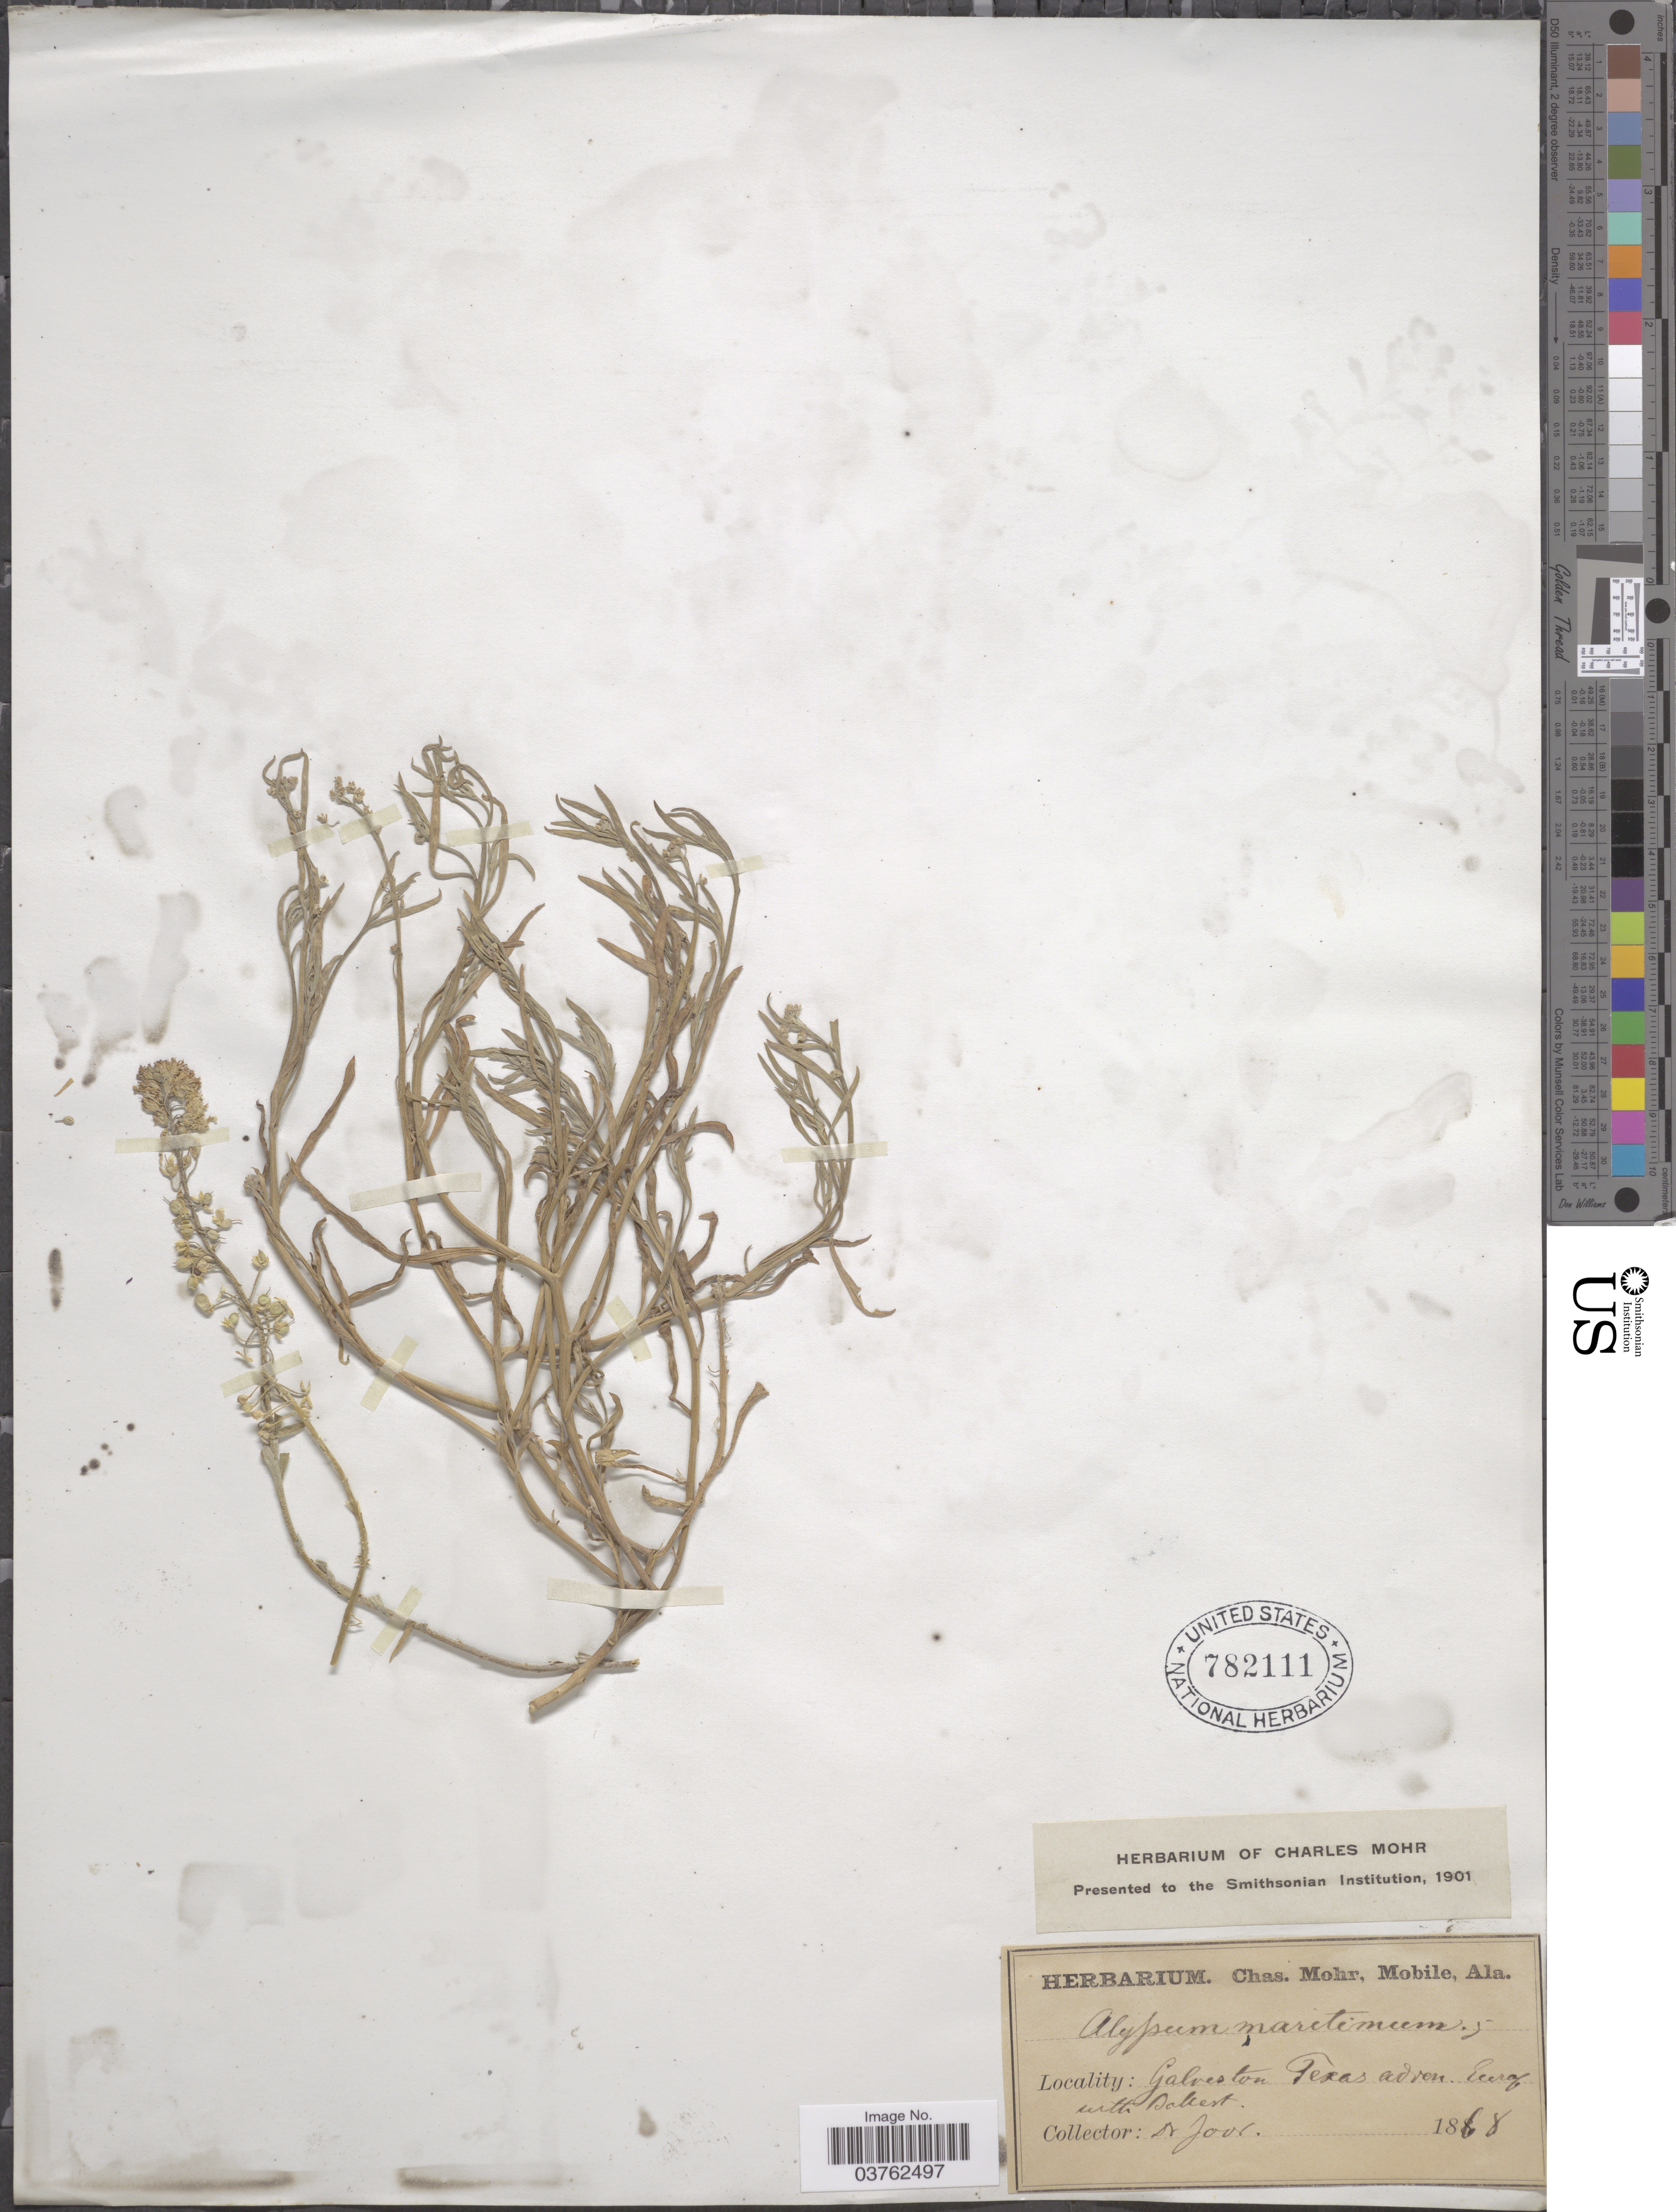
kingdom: Plantae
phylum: Tracheophyta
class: Magnoliopsida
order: Brassicales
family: Brassicaceae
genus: Lobularia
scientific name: Lobularia maritima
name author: (L.) Desv.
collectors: -. Joor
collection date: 1868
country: United States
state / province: Texas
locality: Galveston.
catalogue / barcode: US 782111